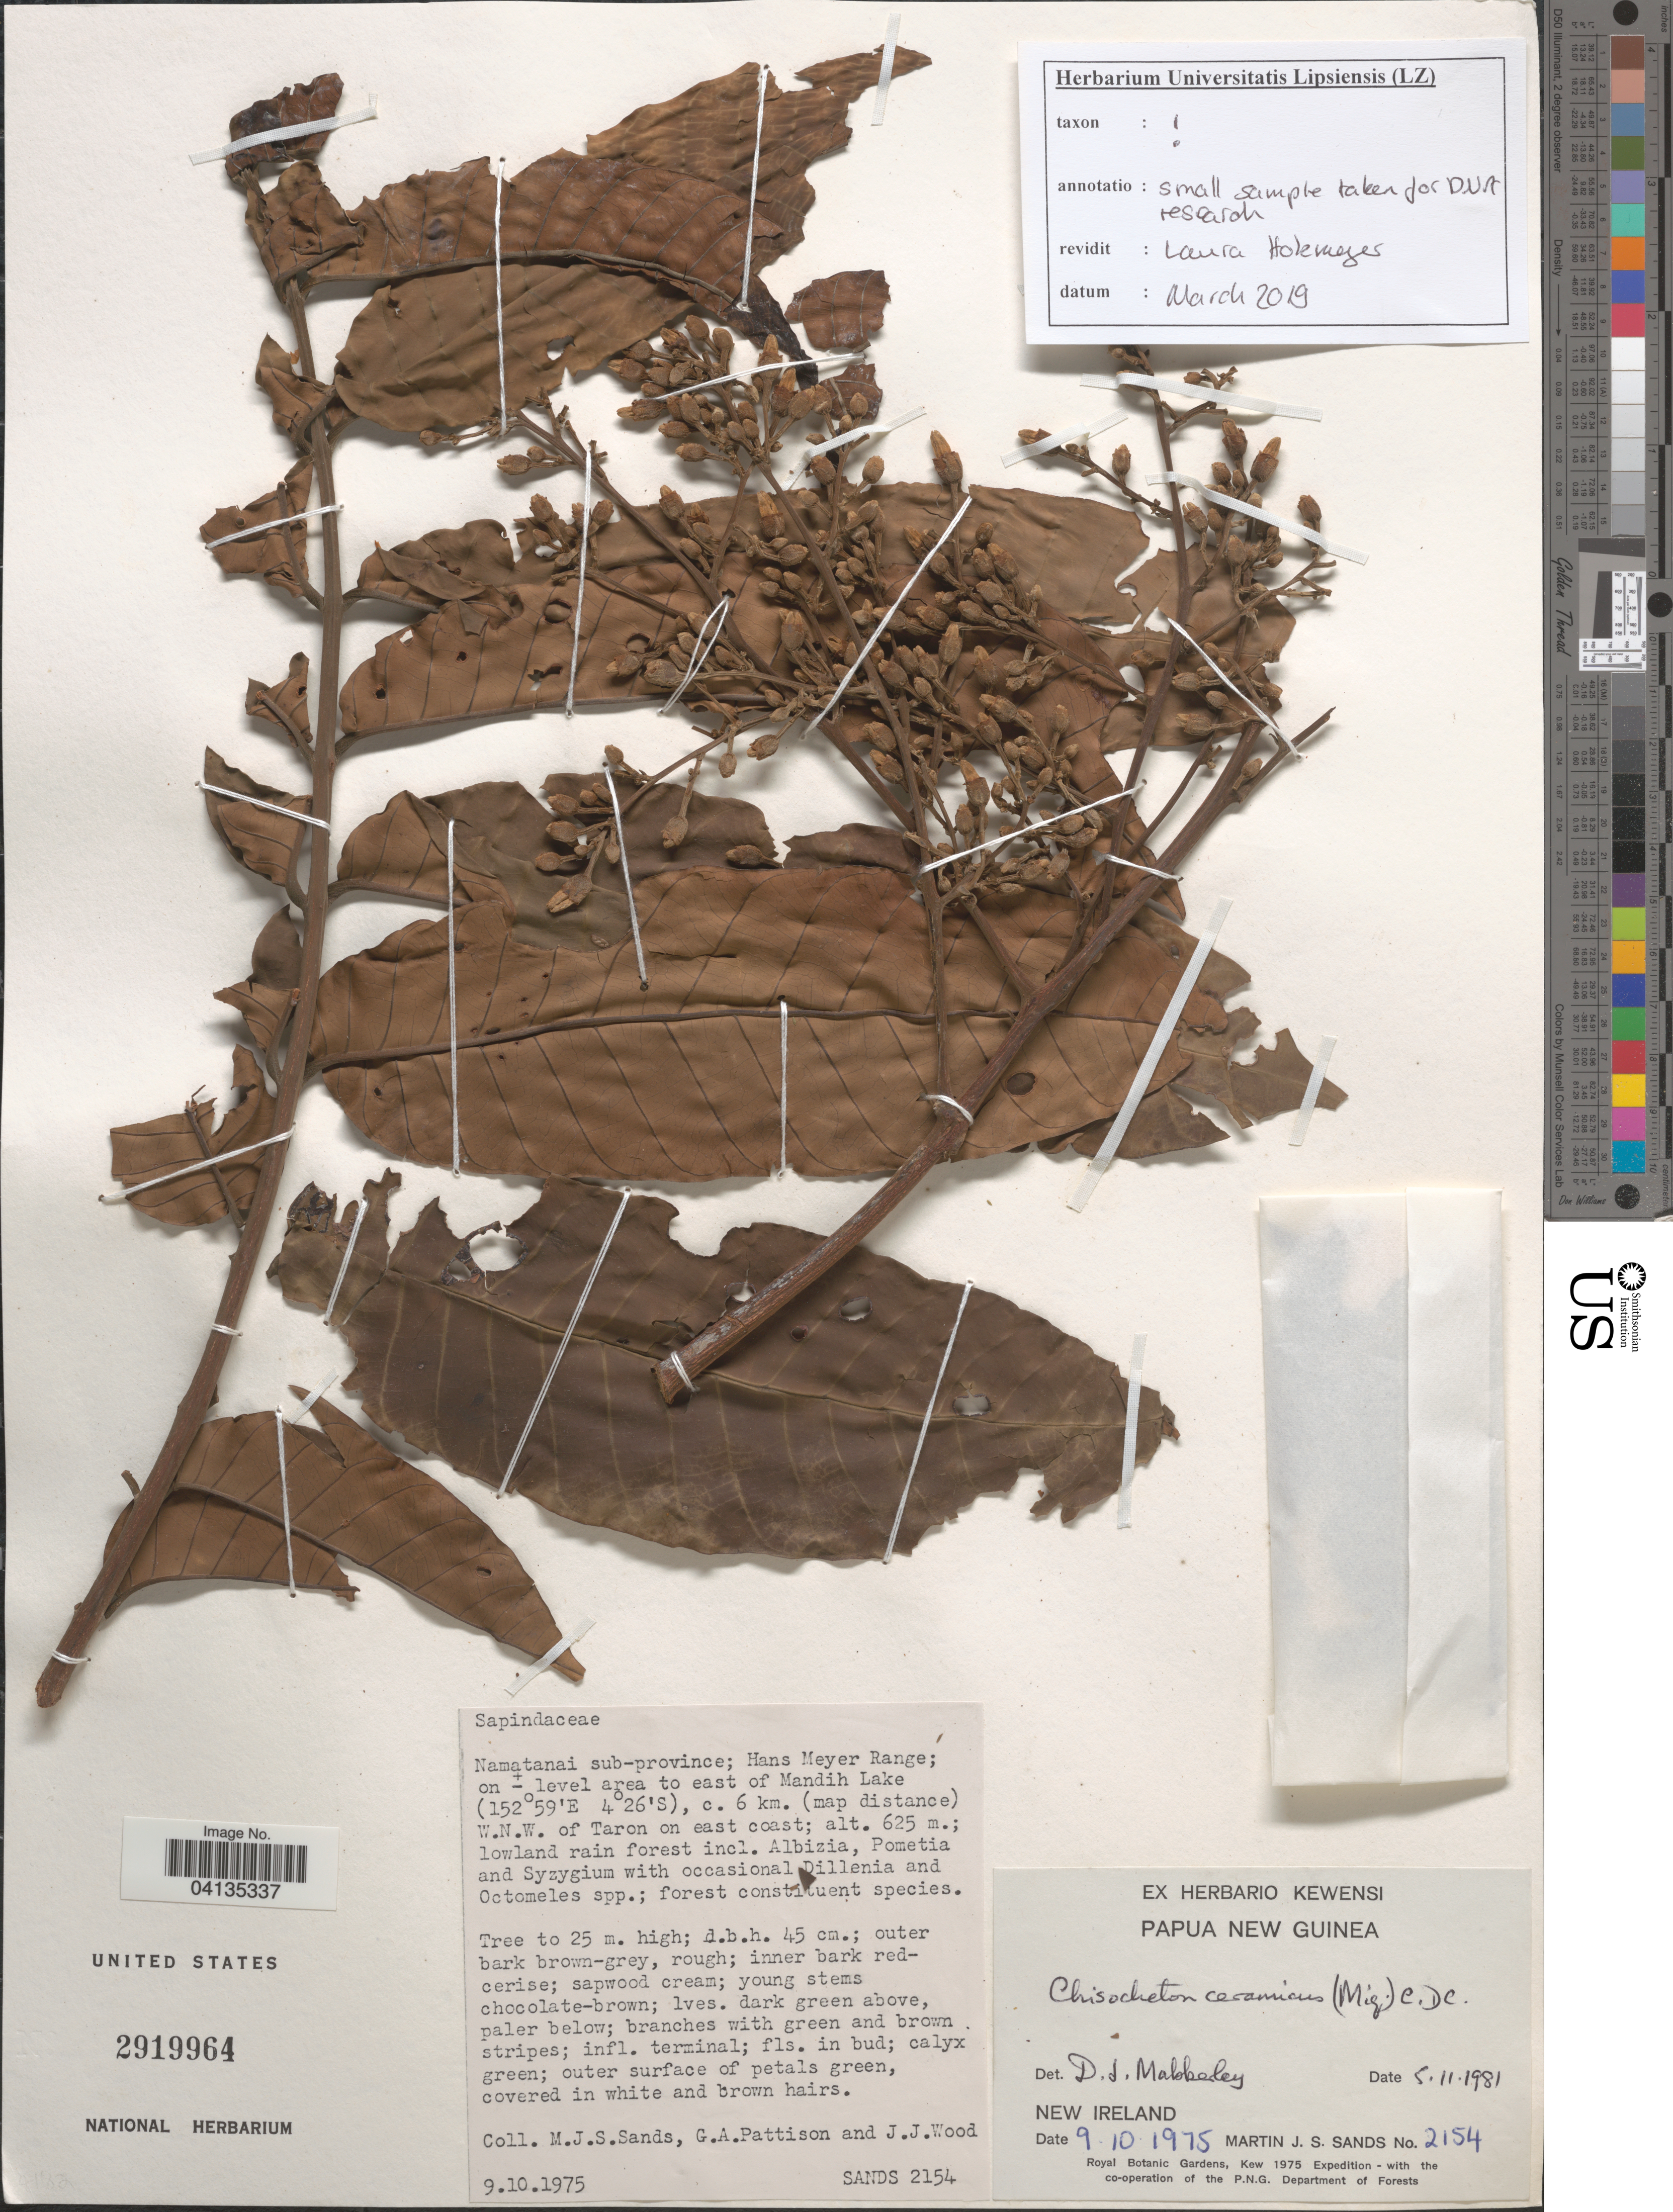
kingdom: Plantae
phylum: Tracheophyta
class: Magnoliopsida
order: Sapindales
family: Meliaceae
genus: Chisocheton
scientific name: Chisocheton ceramicus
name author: (Miq.) C. DC.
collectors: M. Sands, G. Pattison & J. Wood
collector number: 2154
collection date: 1975-10-09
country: Papua New Guinea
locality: Namatanai sub-province; Hans Meyer Range; on ± level area to east of Mandih Lake, c. 6 km. (map distance) W.N.W. of Taron on east coast.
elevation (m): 625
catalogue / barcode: US 2919964